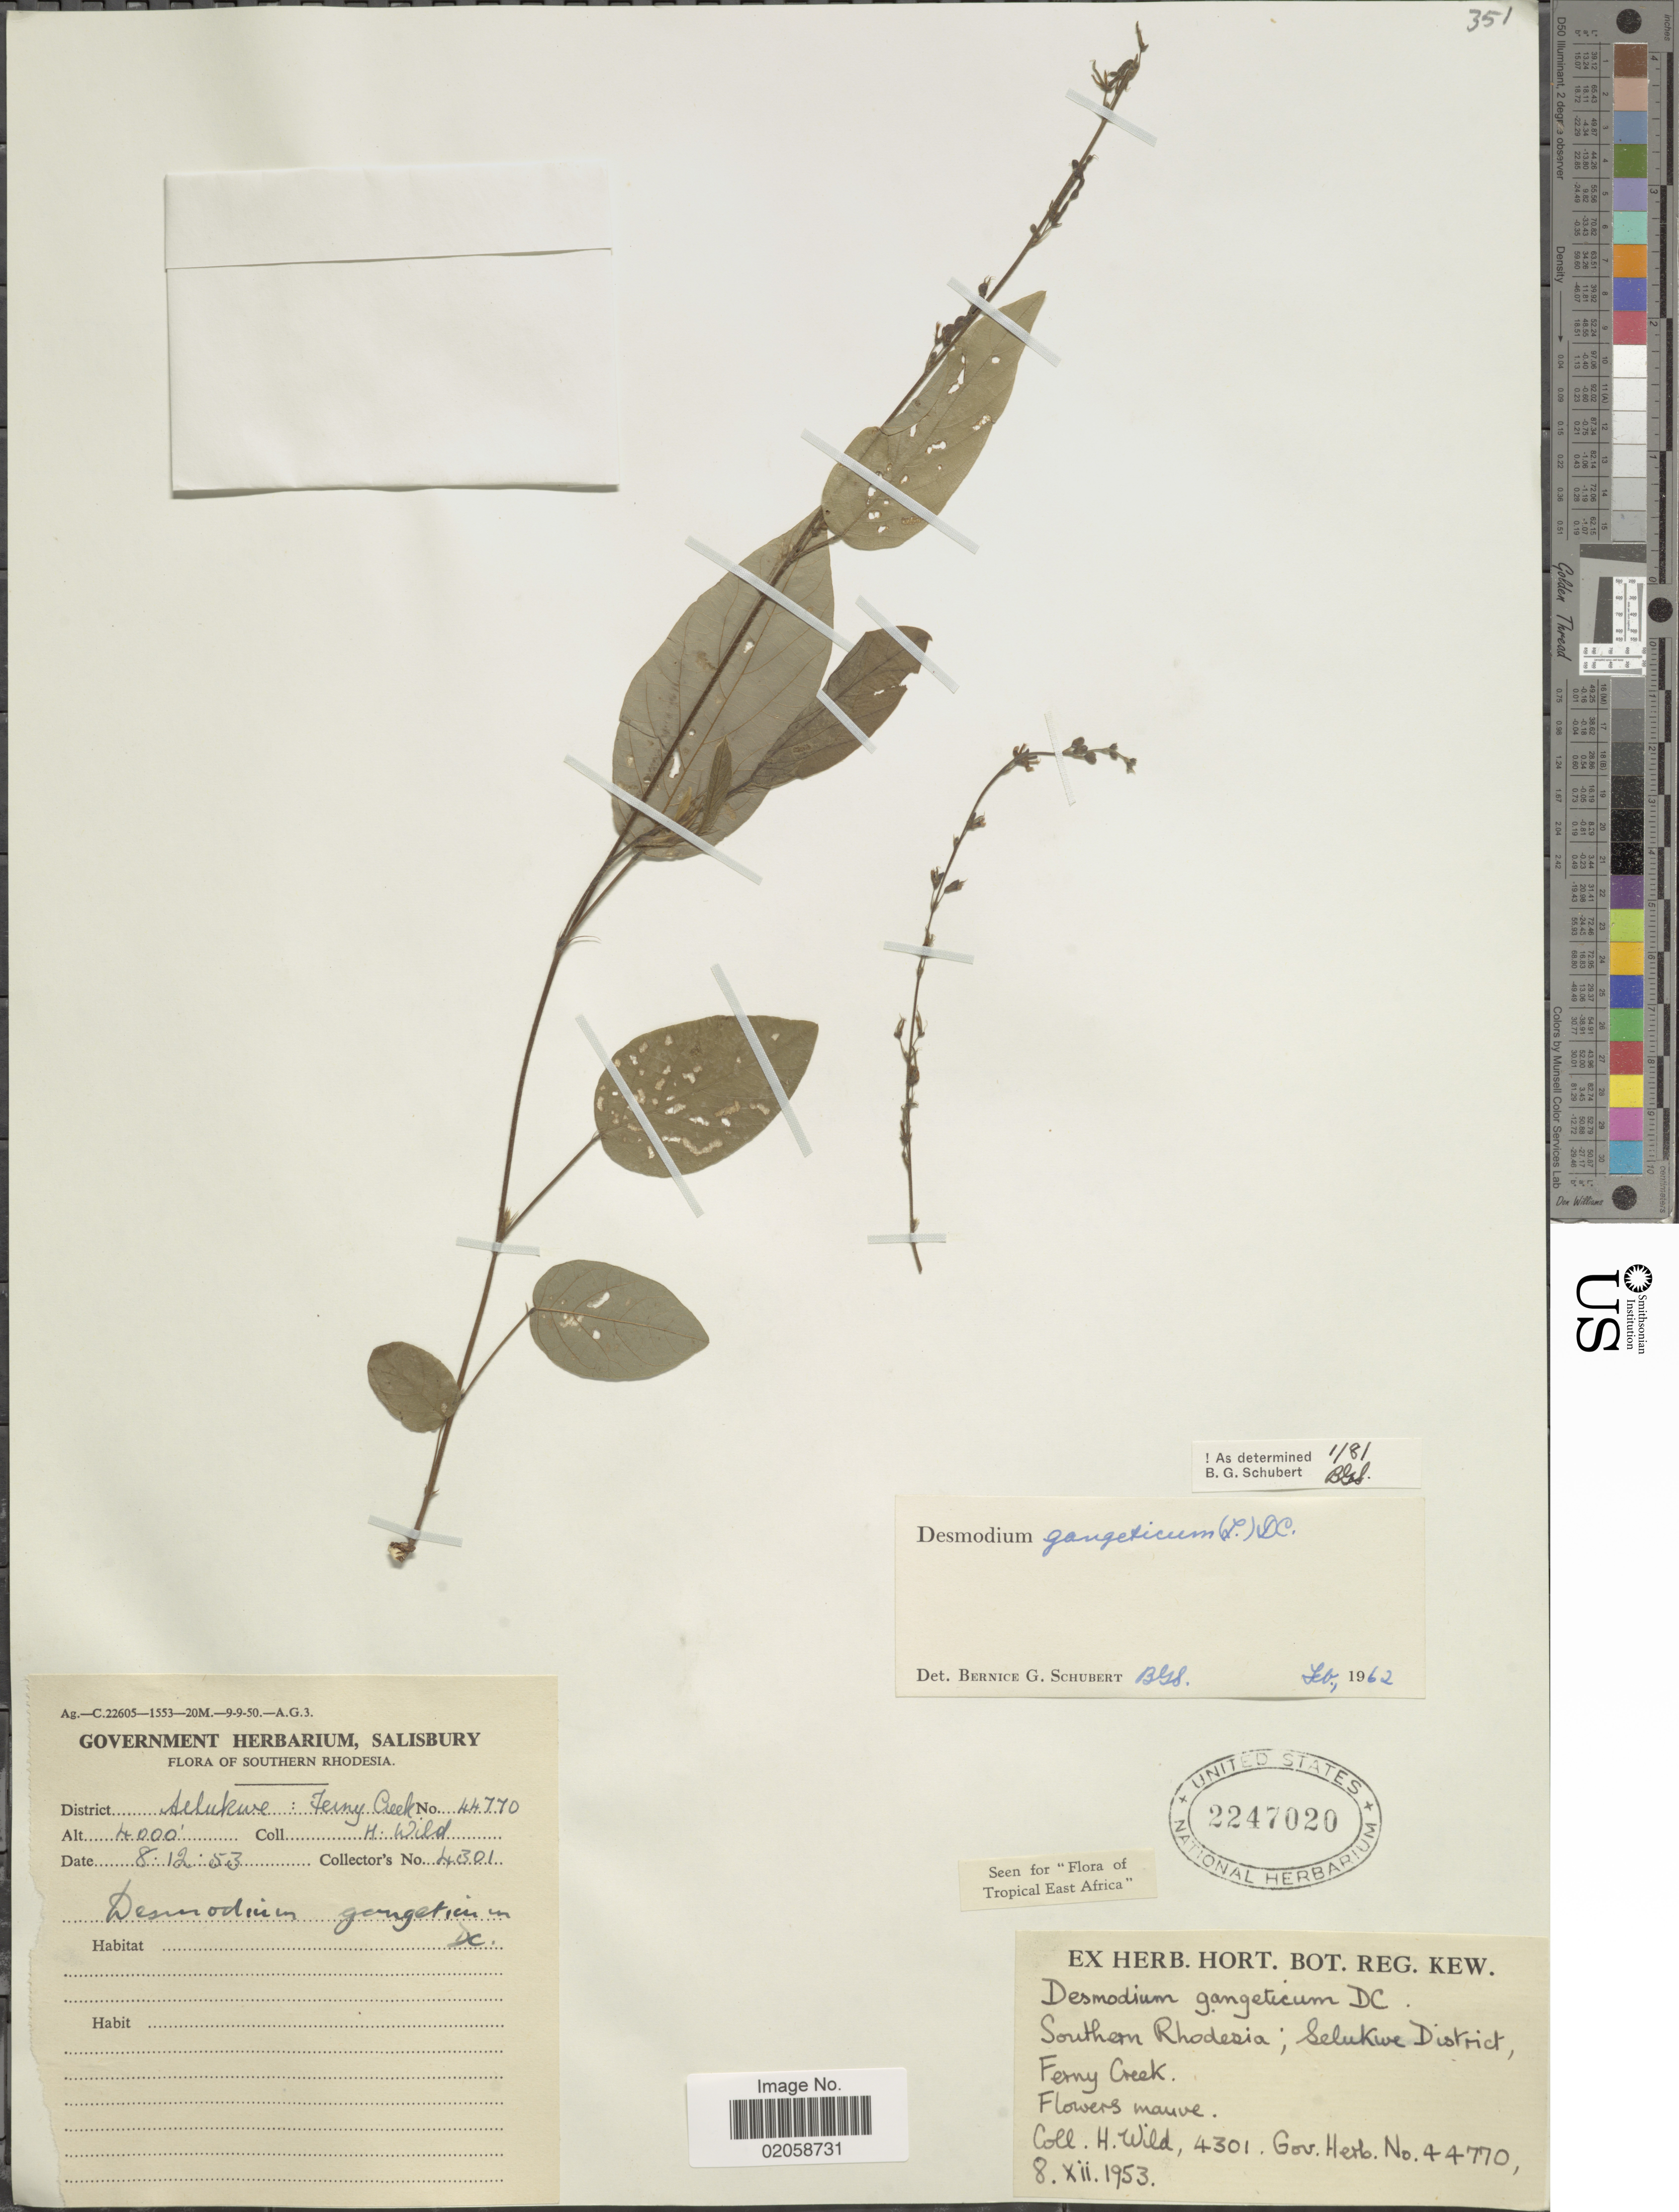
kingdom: Plantae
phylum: Tracheophyta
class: Magnoliopsida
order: Fabales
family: Fabaceae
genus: Pleurolobus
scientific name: Pleurolobus gangeticus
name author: (L.) J. St.-Hil. ex H. Ohashi & K. Ohashi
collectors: H. Wild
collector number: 4301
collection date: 1953-12-08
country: Zimbabwe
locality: Southern Rhodesia; Selukwe District, Ferny Creek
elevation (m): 1219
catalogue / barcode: US 2247020